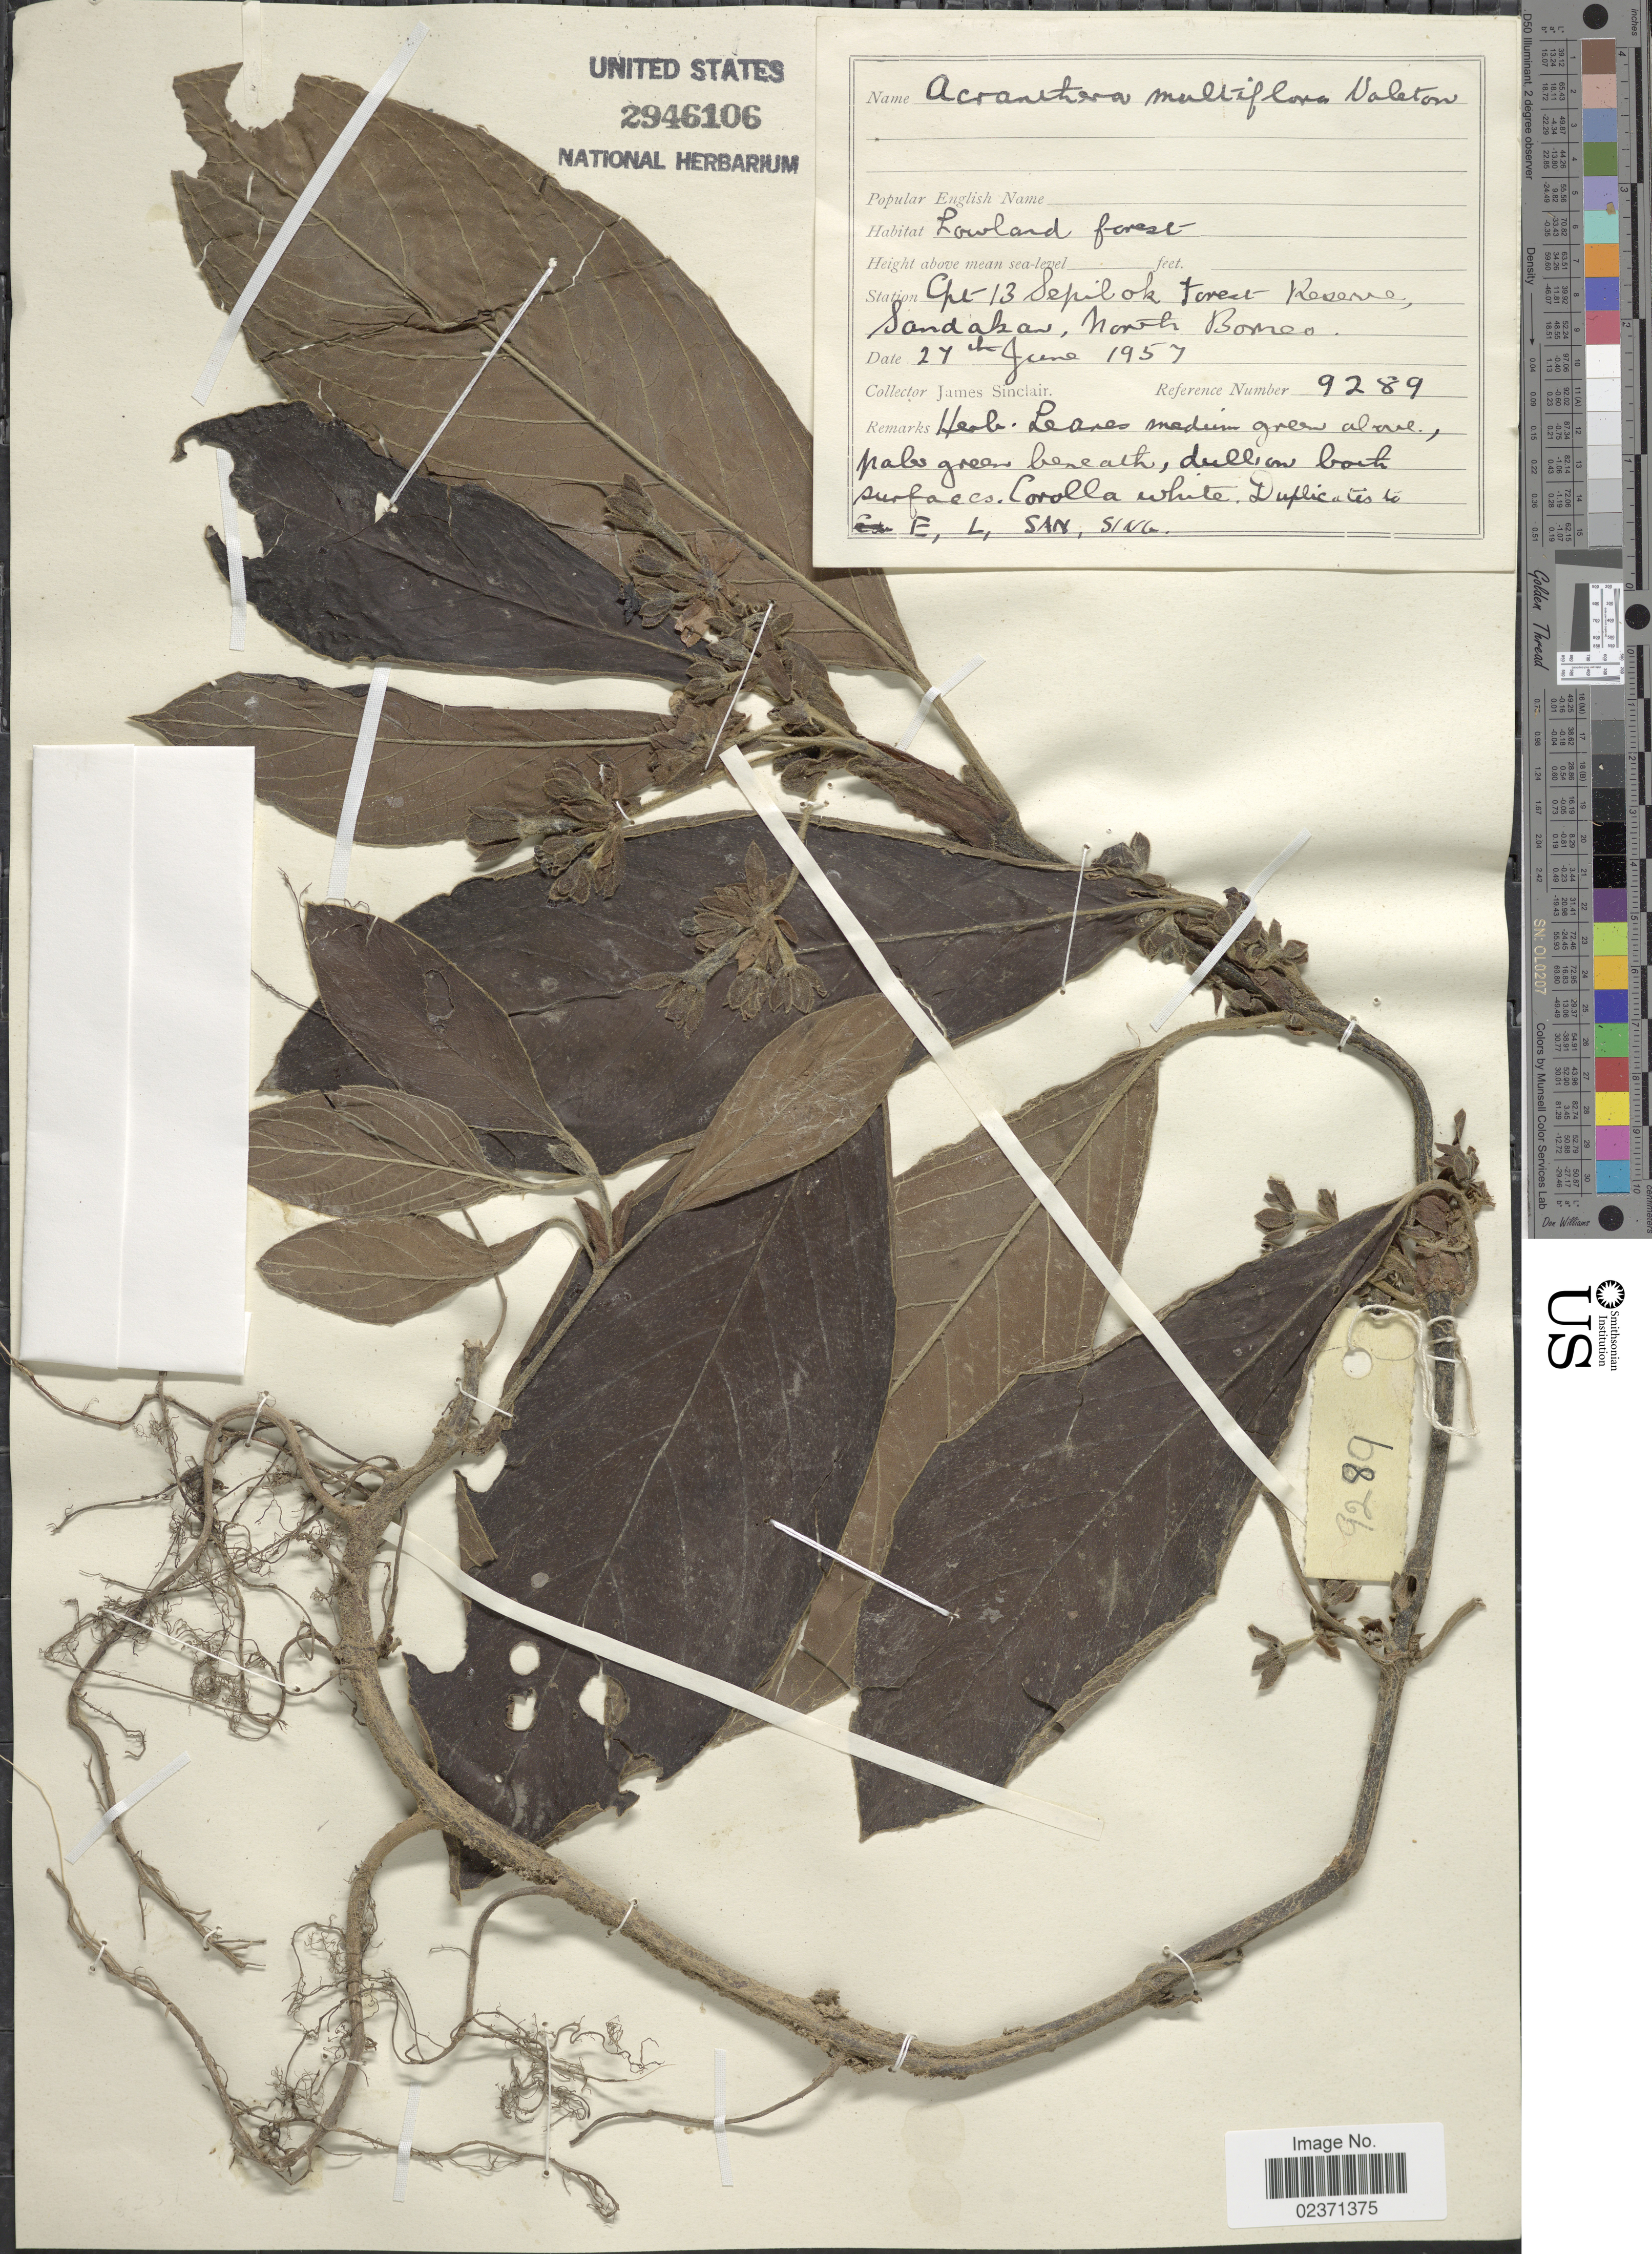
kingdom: Plantae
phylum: Tracheophyta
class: Magnoliopsida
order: Gentianales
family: Rubiaceae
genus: Acranthera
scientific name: Acranthera multiflora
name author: Valeton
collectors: J. Sinclair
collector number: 9289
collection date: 1957-06-27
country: Malaysia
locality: Cpe-13 Sepilok Forest Reserve Sandakan, North Borneo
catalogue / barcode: US 2946106